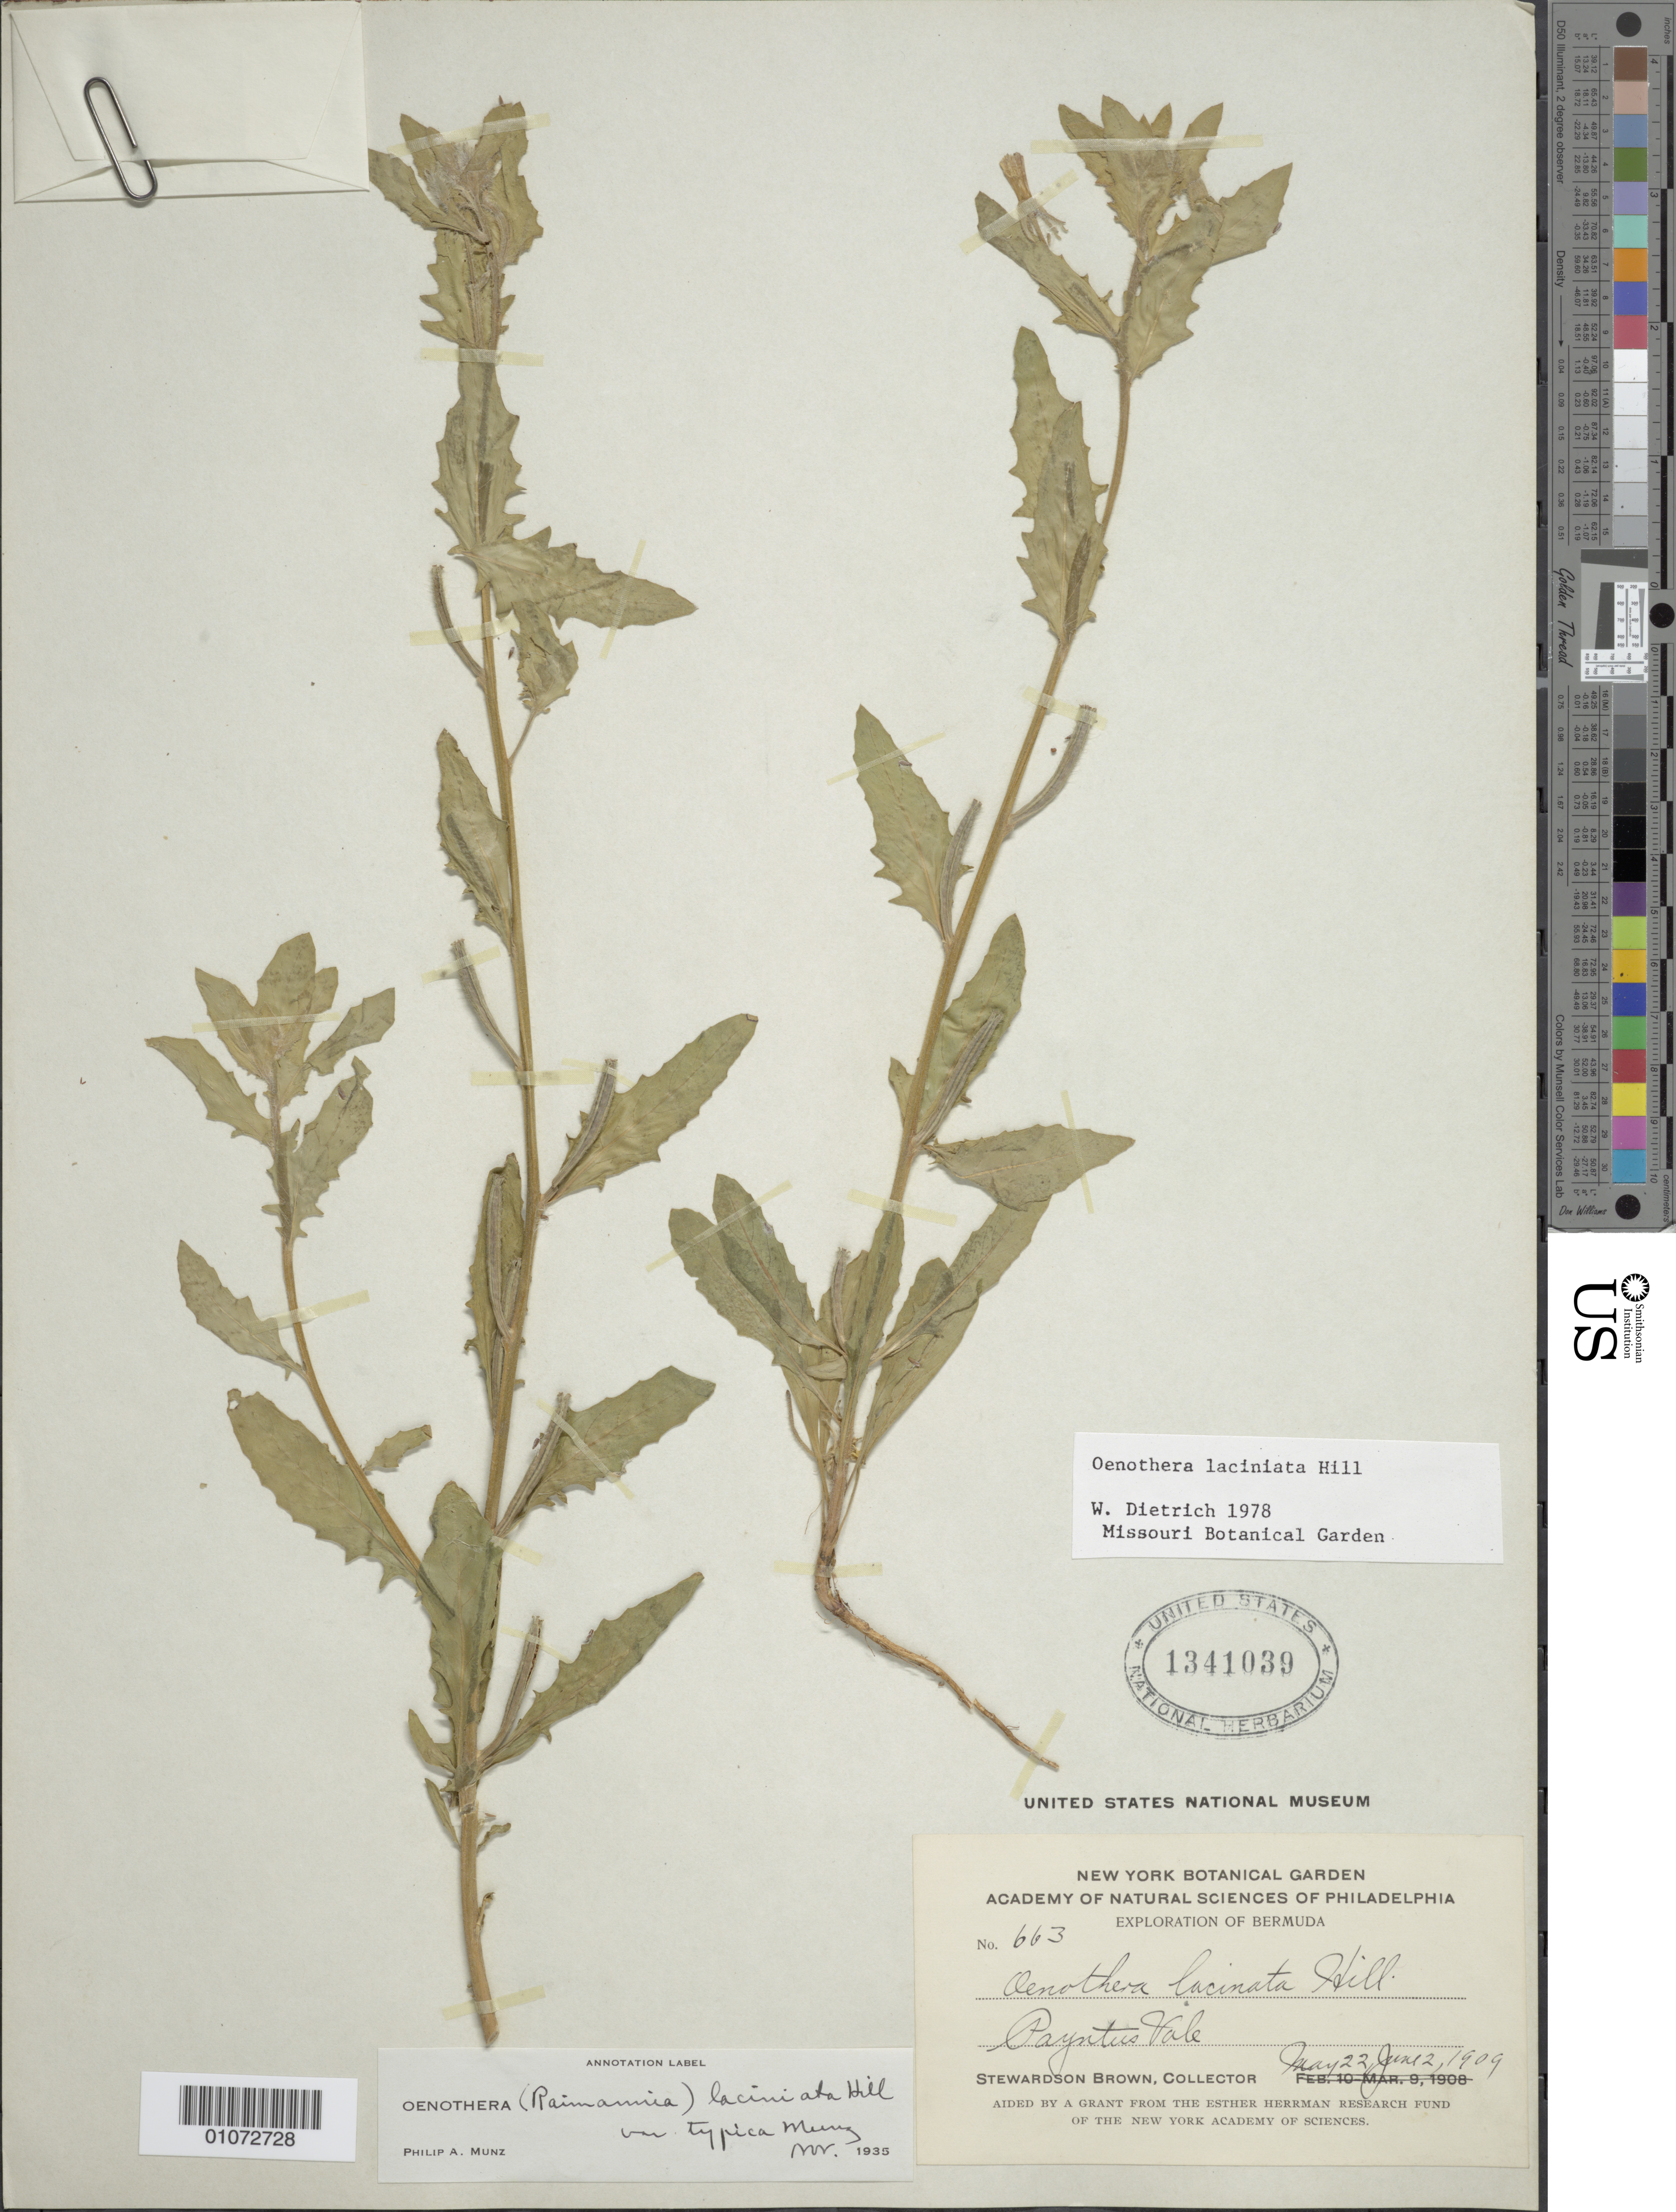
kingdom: Plantae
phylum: Tracheophyta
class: Magnoliopsida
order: Myrtales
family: Onagraceae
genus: Oenothera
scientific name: Oenothera laciniata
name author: Hill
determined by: Dietrich, W.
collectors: S. Brown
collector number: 663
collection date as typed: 22 Mar 1909 and 02 Jun 1909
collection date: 1909-03-22,1909-06-02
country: Bermuda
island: Bermuda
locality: Payntus Vale.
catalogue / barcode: US 1341039